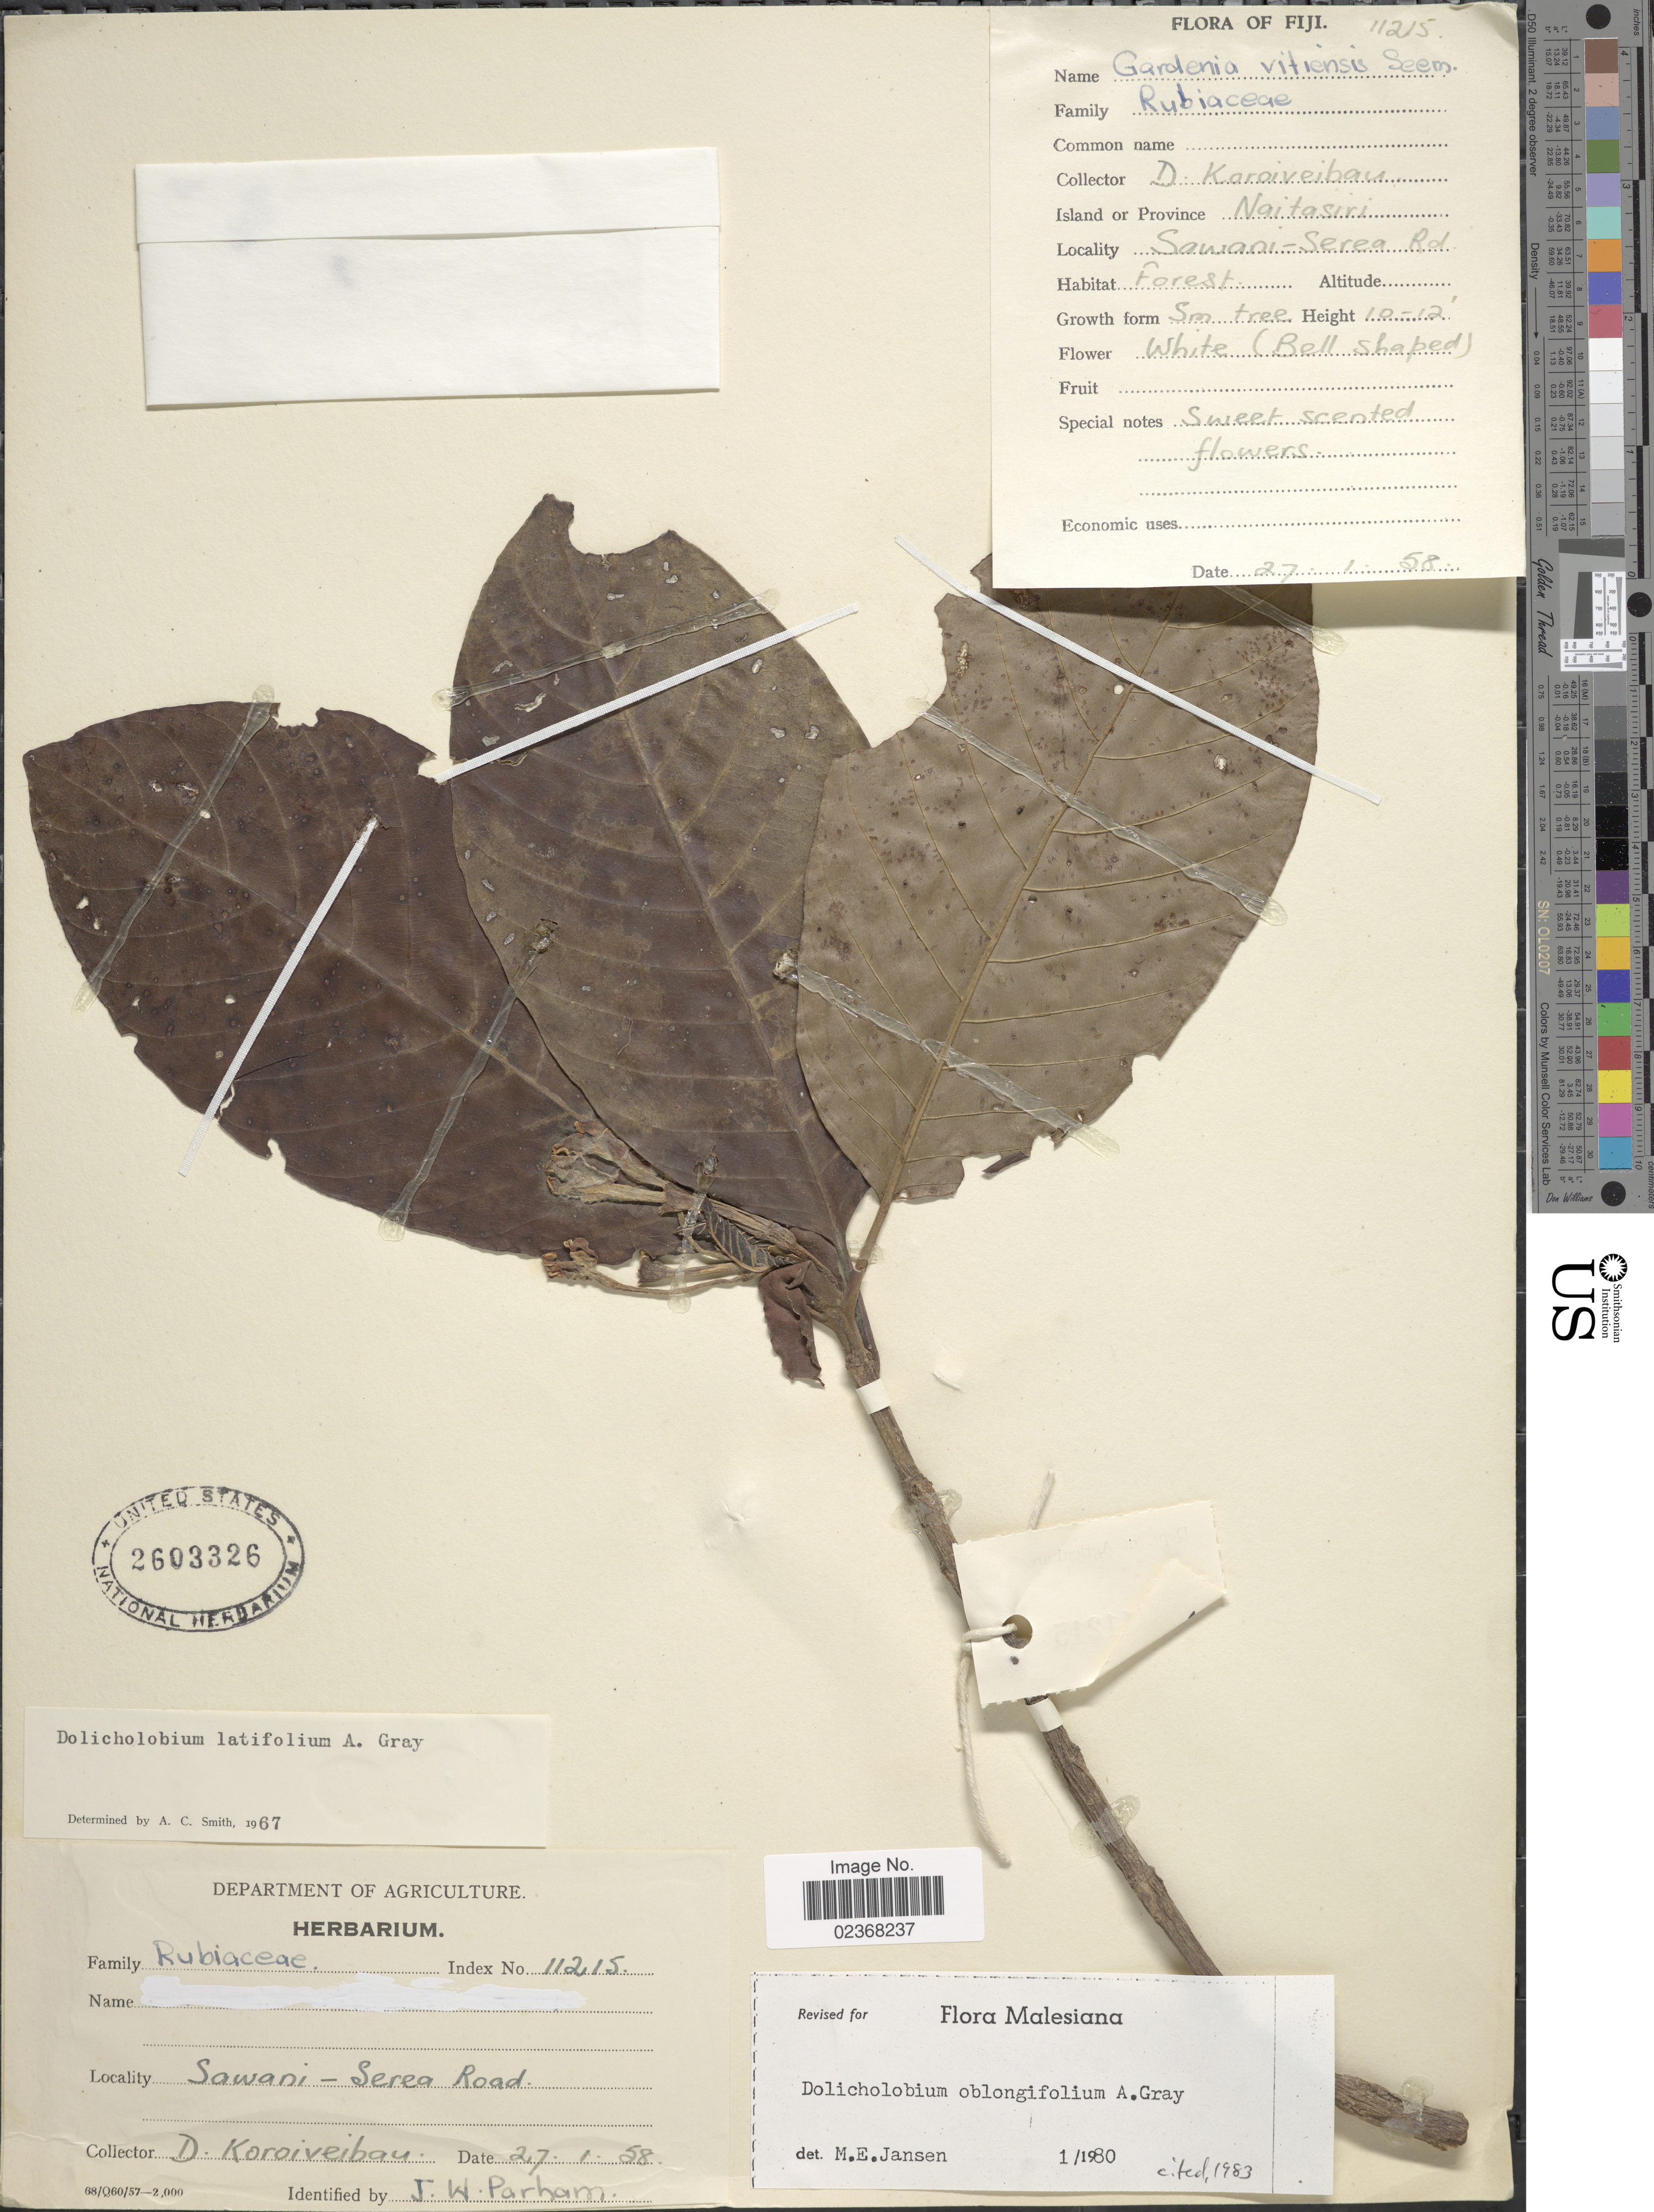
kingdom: Plantae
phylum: Tracheophyta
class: Magnoliopsida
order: Gentianales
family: Rubiaceae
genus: Dolicholobium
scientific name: Dolicholobium oblongifolium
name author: A. Gray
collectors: D. Koroiveibau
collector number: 11215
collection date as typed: Transcribed d/m/y: 27/1/58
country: Fiji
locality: Sawani-Serea Road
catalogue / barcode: US 2603326